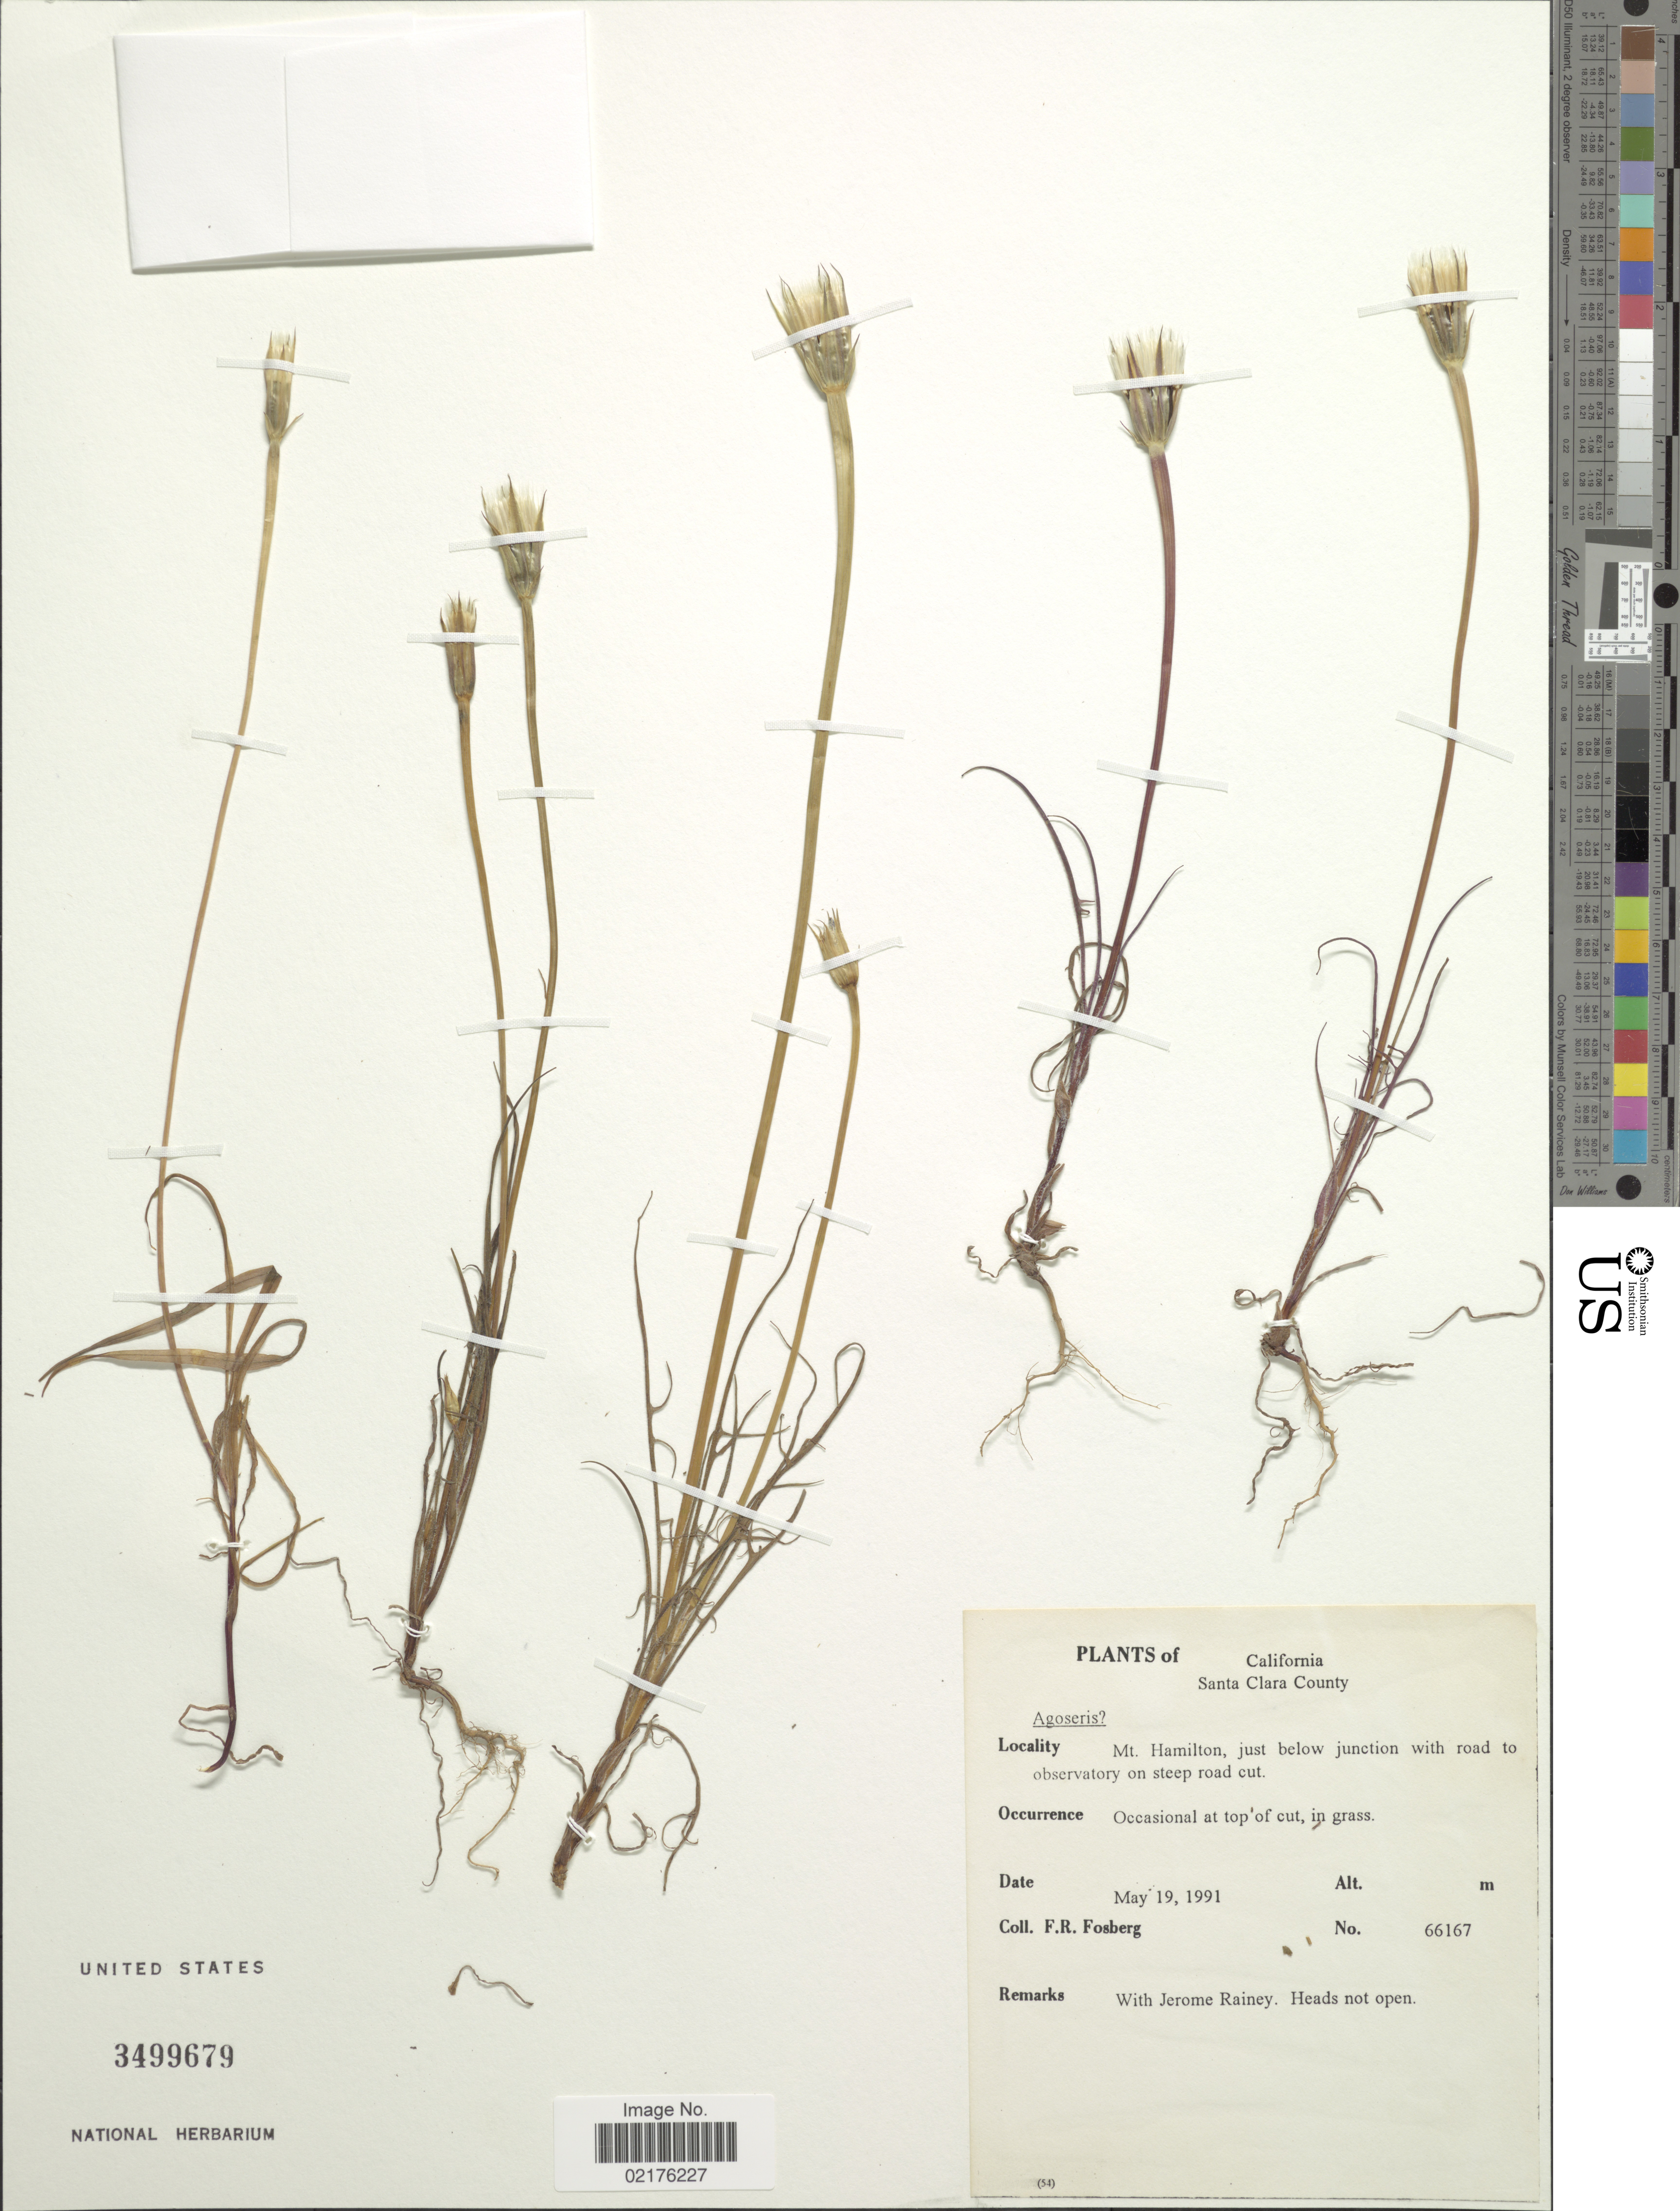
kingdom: Plantae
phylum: Tracheophyta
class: Magnoliopsida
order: Asterales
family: Asteraceae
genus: Agoseris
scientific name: Agoseris sp.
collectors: F. R. Fosberg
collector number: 66167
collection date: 1991-05-19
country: United States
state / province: California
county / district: Santa Clara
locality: Santa Clara County, Mt, Hamilton, just below junction with road to observatory on steep road cut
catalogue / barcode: US 3499679